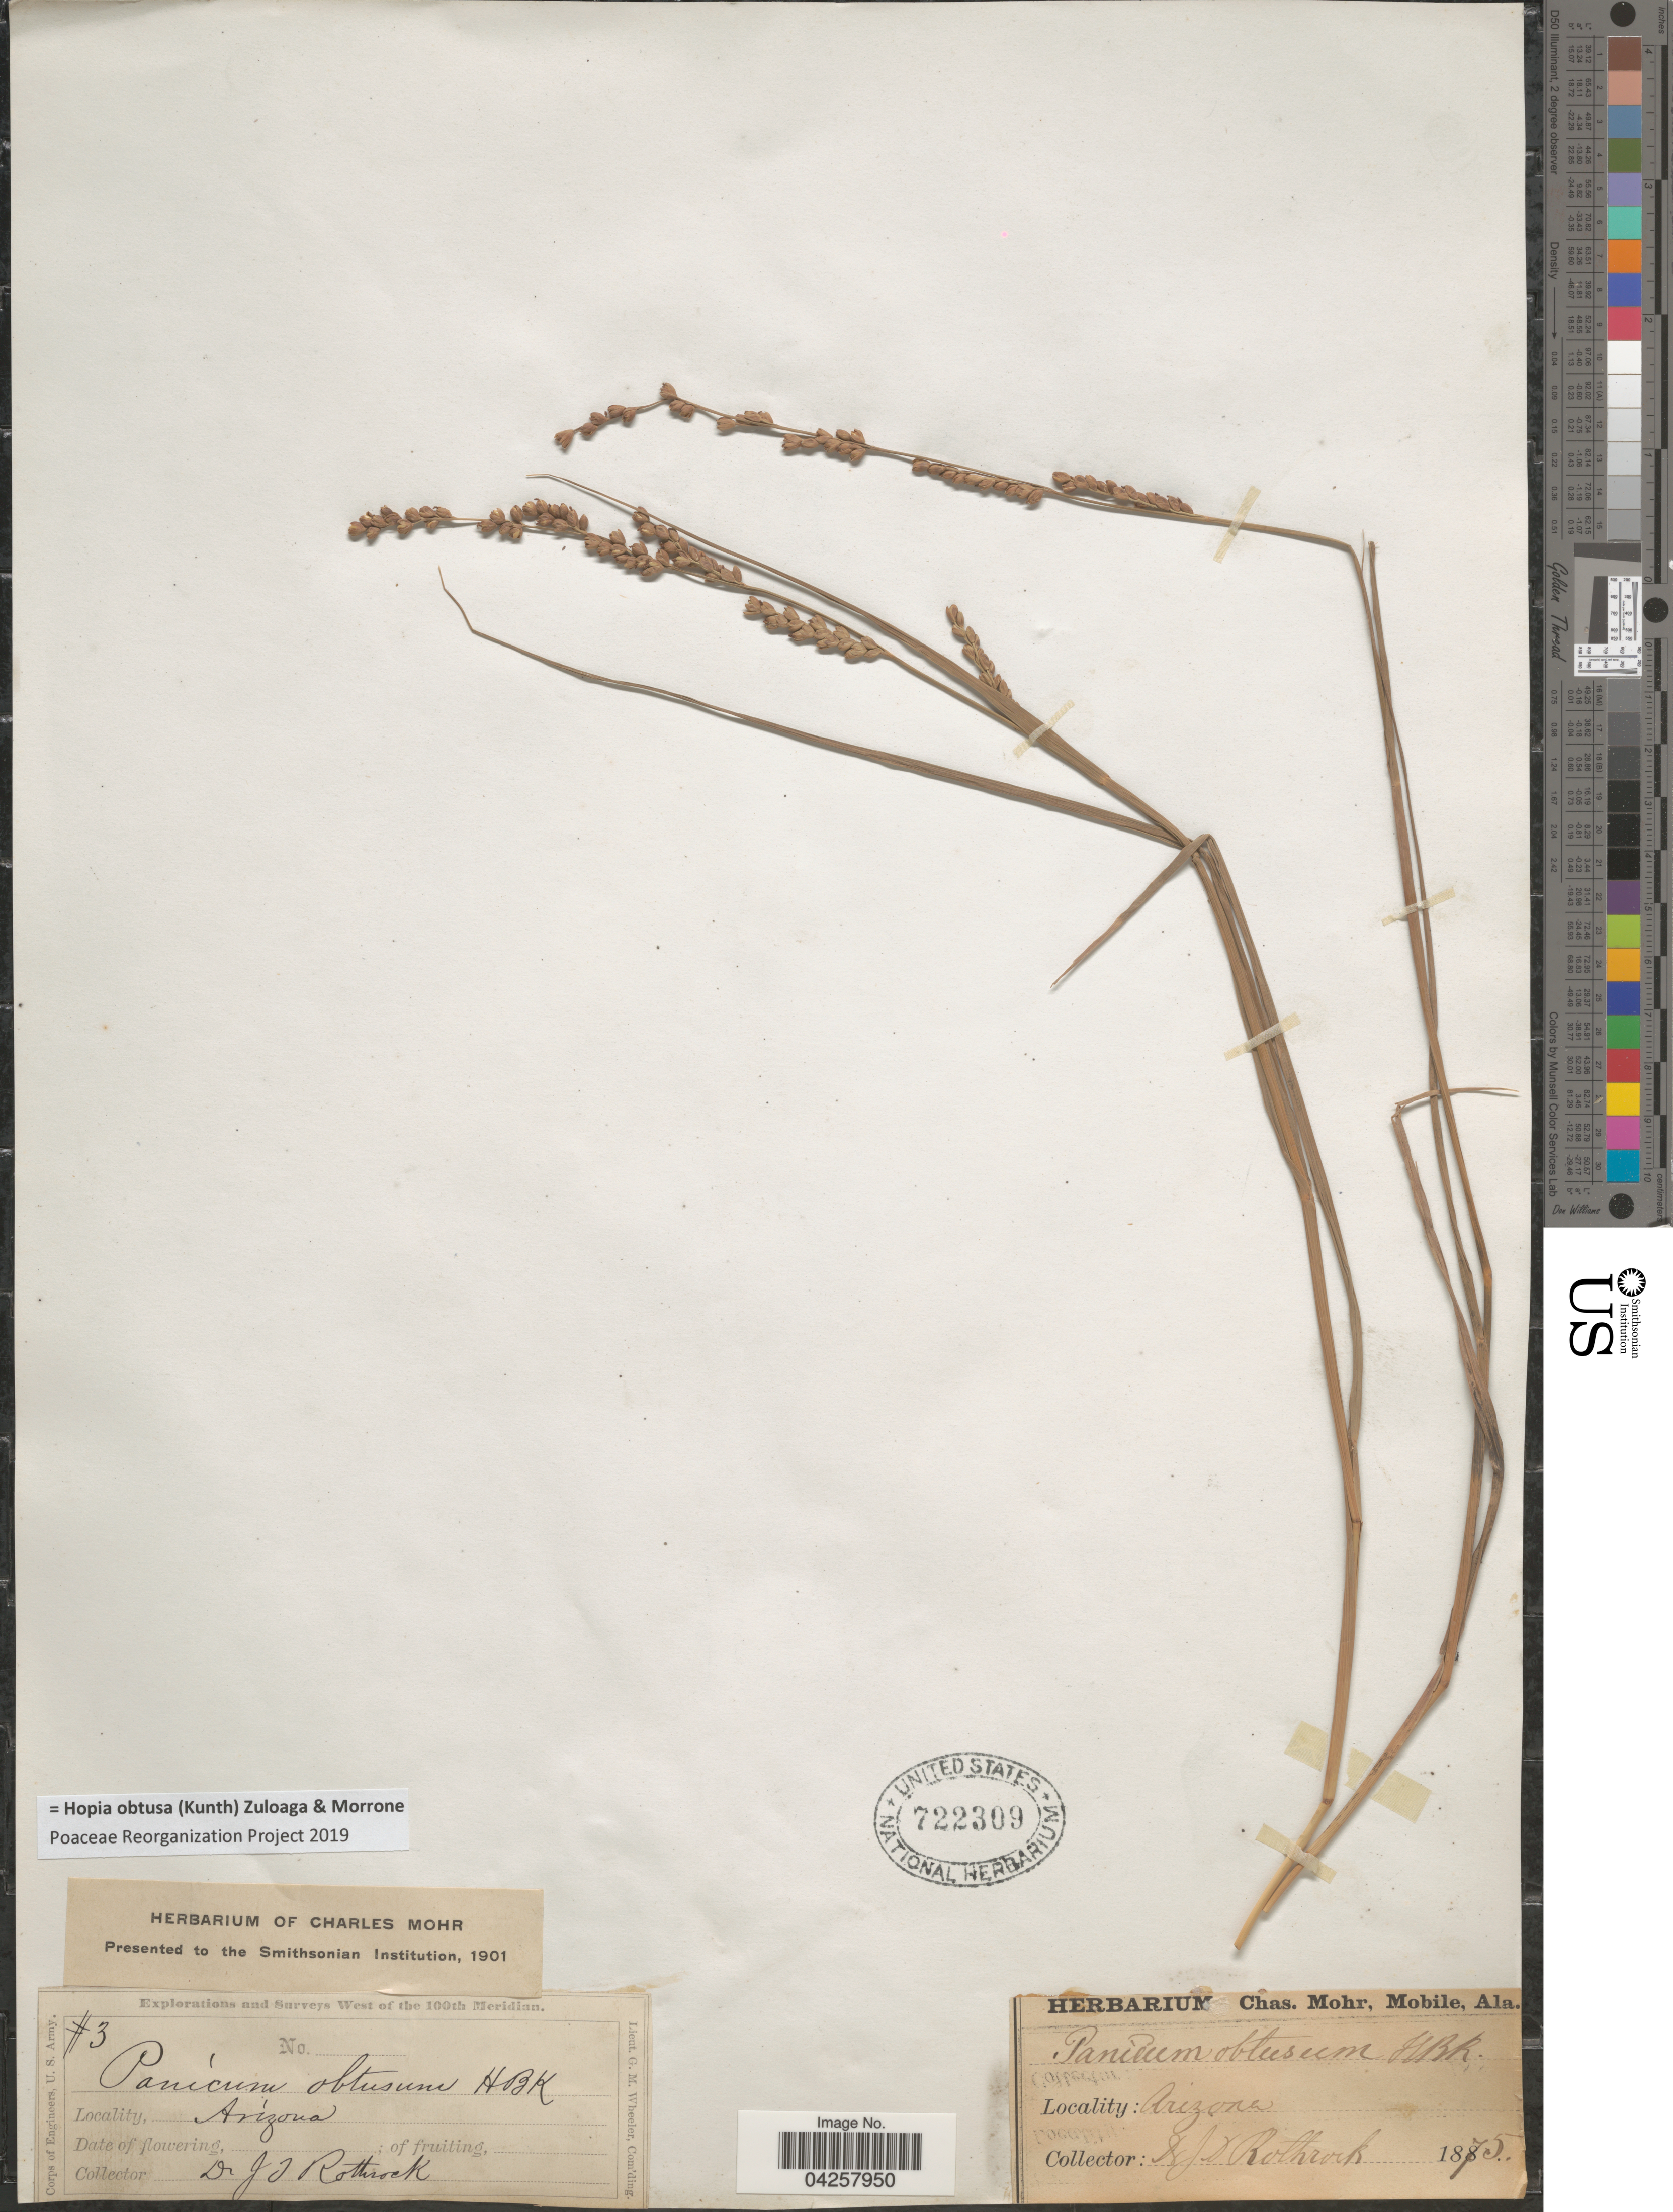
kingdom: Plantae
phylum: Tracheophyta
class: Liliopsida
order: Poales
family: Poaceae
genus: Hopia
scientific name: Hopia obtusa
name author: (Kunth) Zuloaga & Morrone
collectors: J. T. Rothrock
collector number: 3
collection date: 1875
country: United States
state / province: Arizona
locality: Explorations and Surveys West of the 100th Meridian.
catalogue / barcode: US 722309